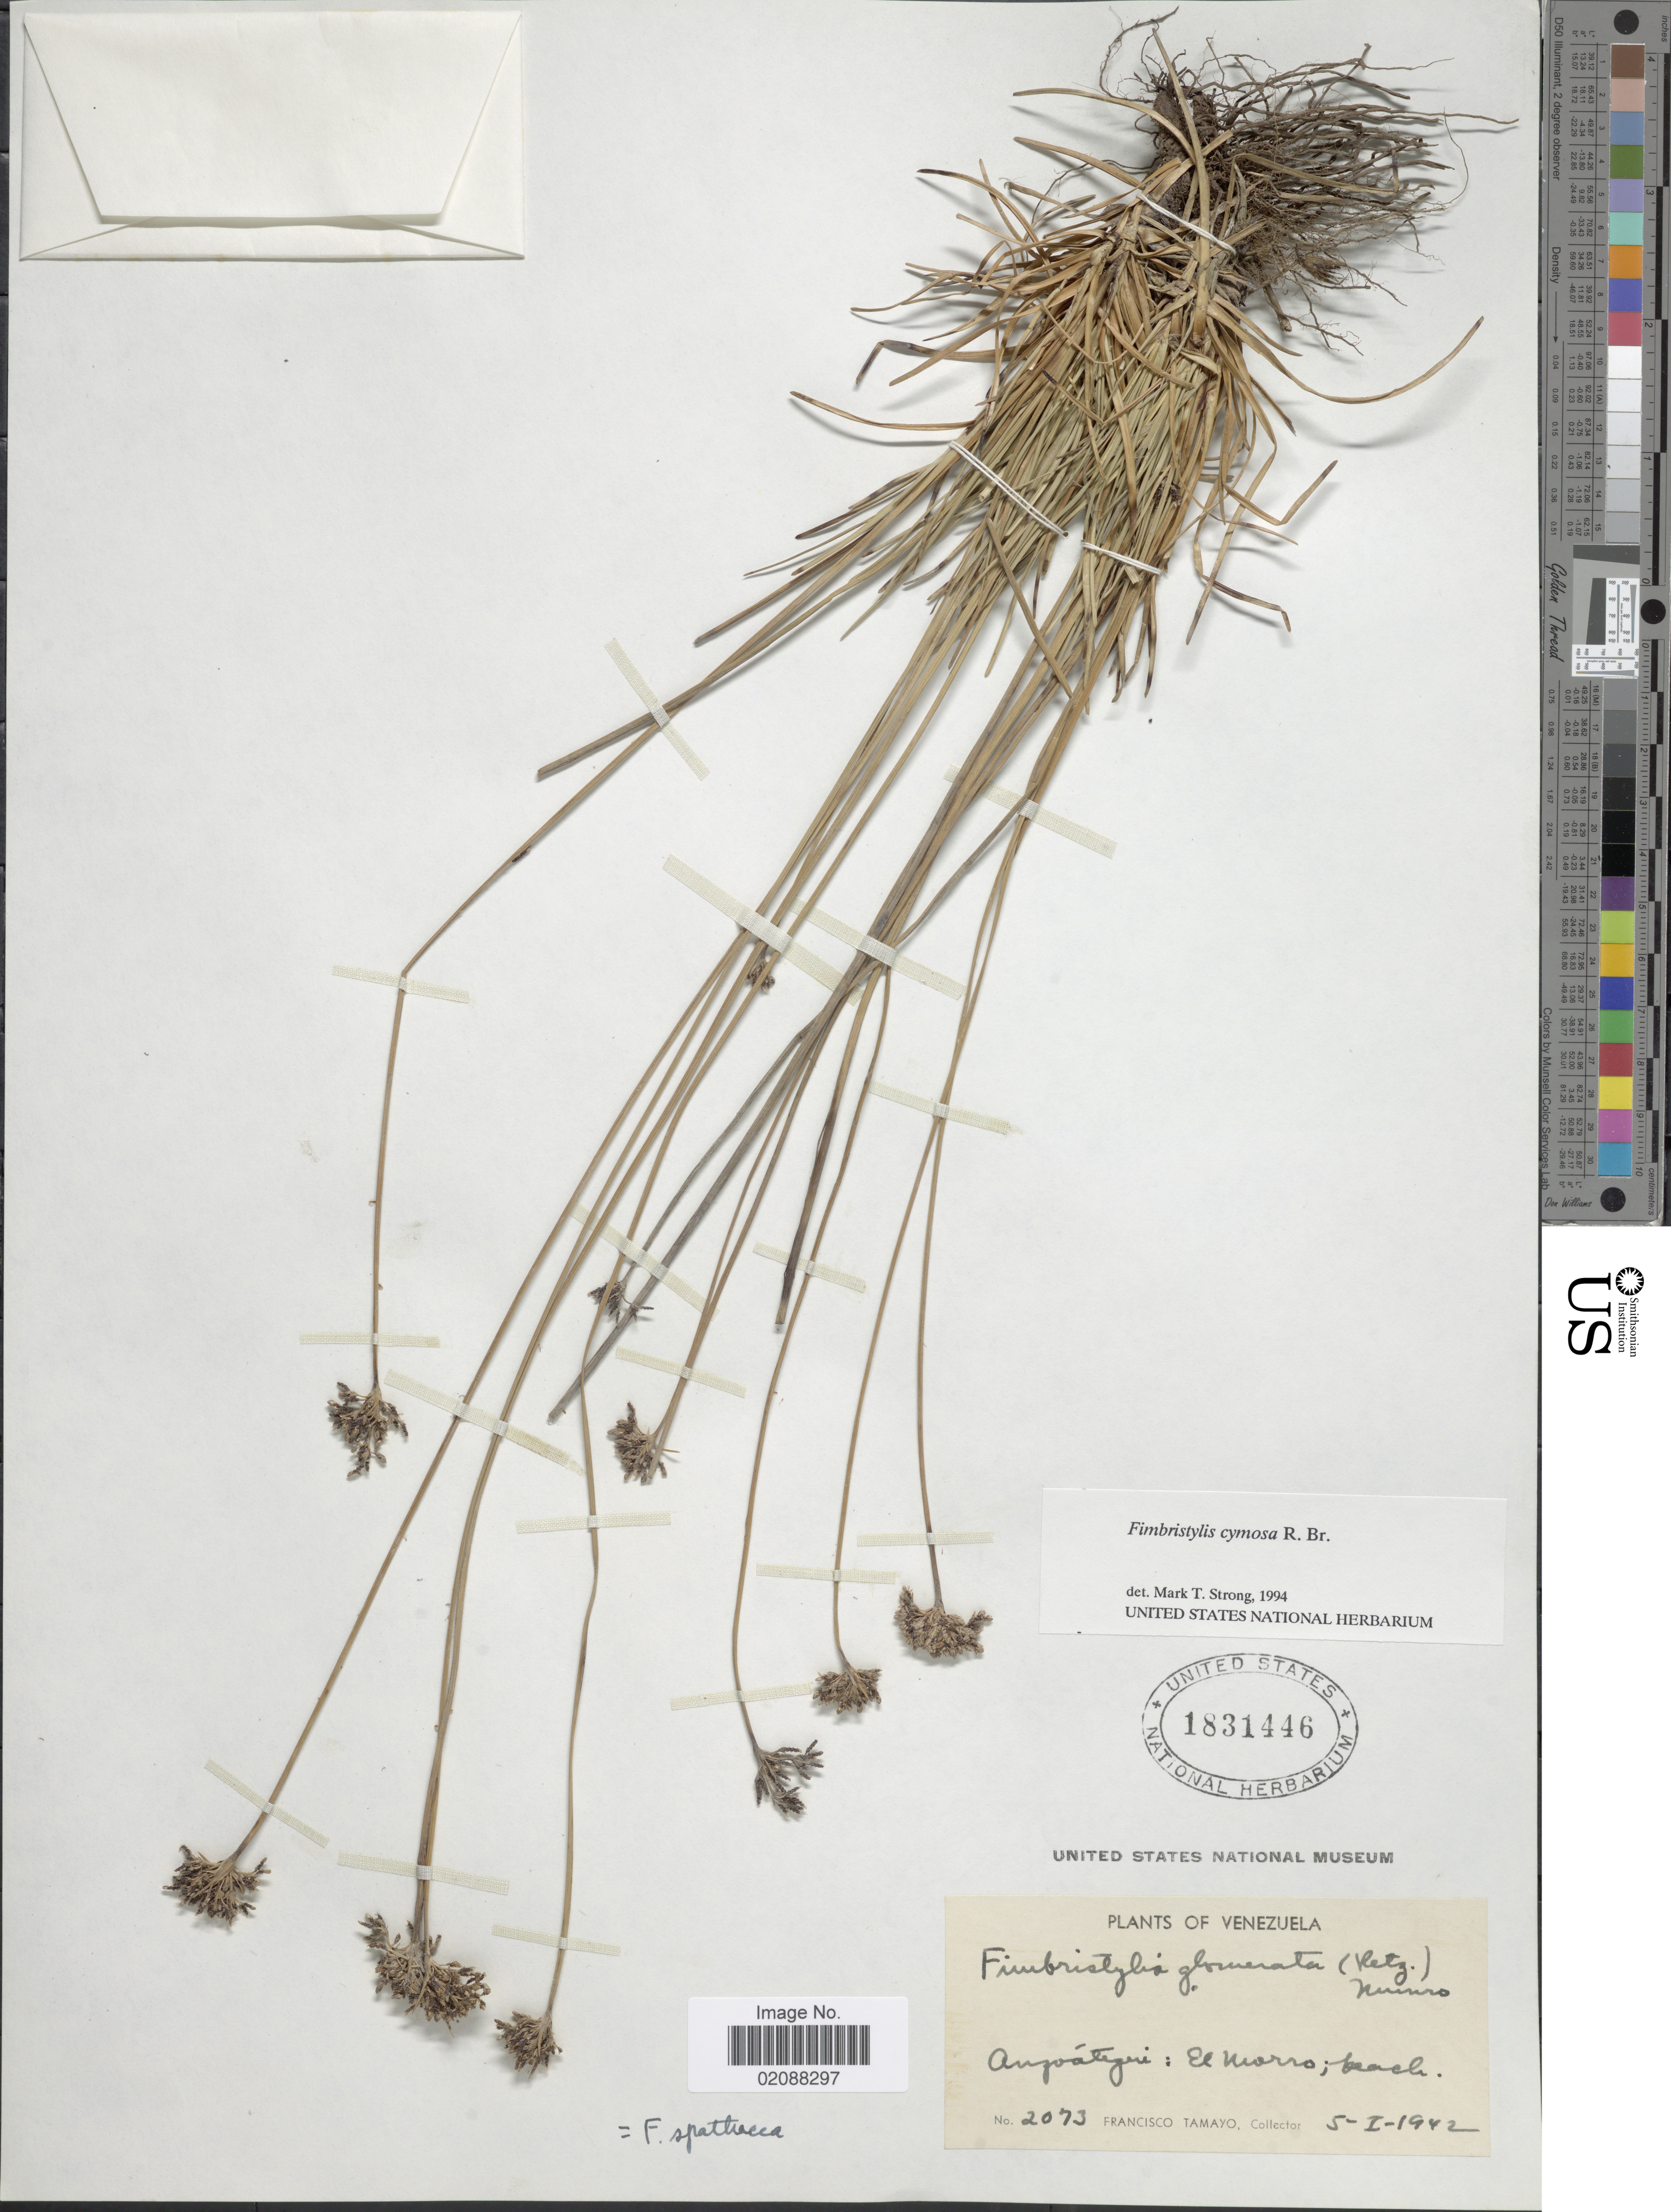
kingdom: Plantae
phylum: Tracheophyta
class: Liliopsida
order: Poales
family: Cyperaceae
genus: Fimbristylis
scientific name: Fimbristylis cymosa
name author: R. Br.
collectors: F. Tamayo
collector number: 2073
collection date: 1942-01-05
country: Venezuela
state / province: Anzoategui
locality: El Morro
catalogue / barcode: US 1831446